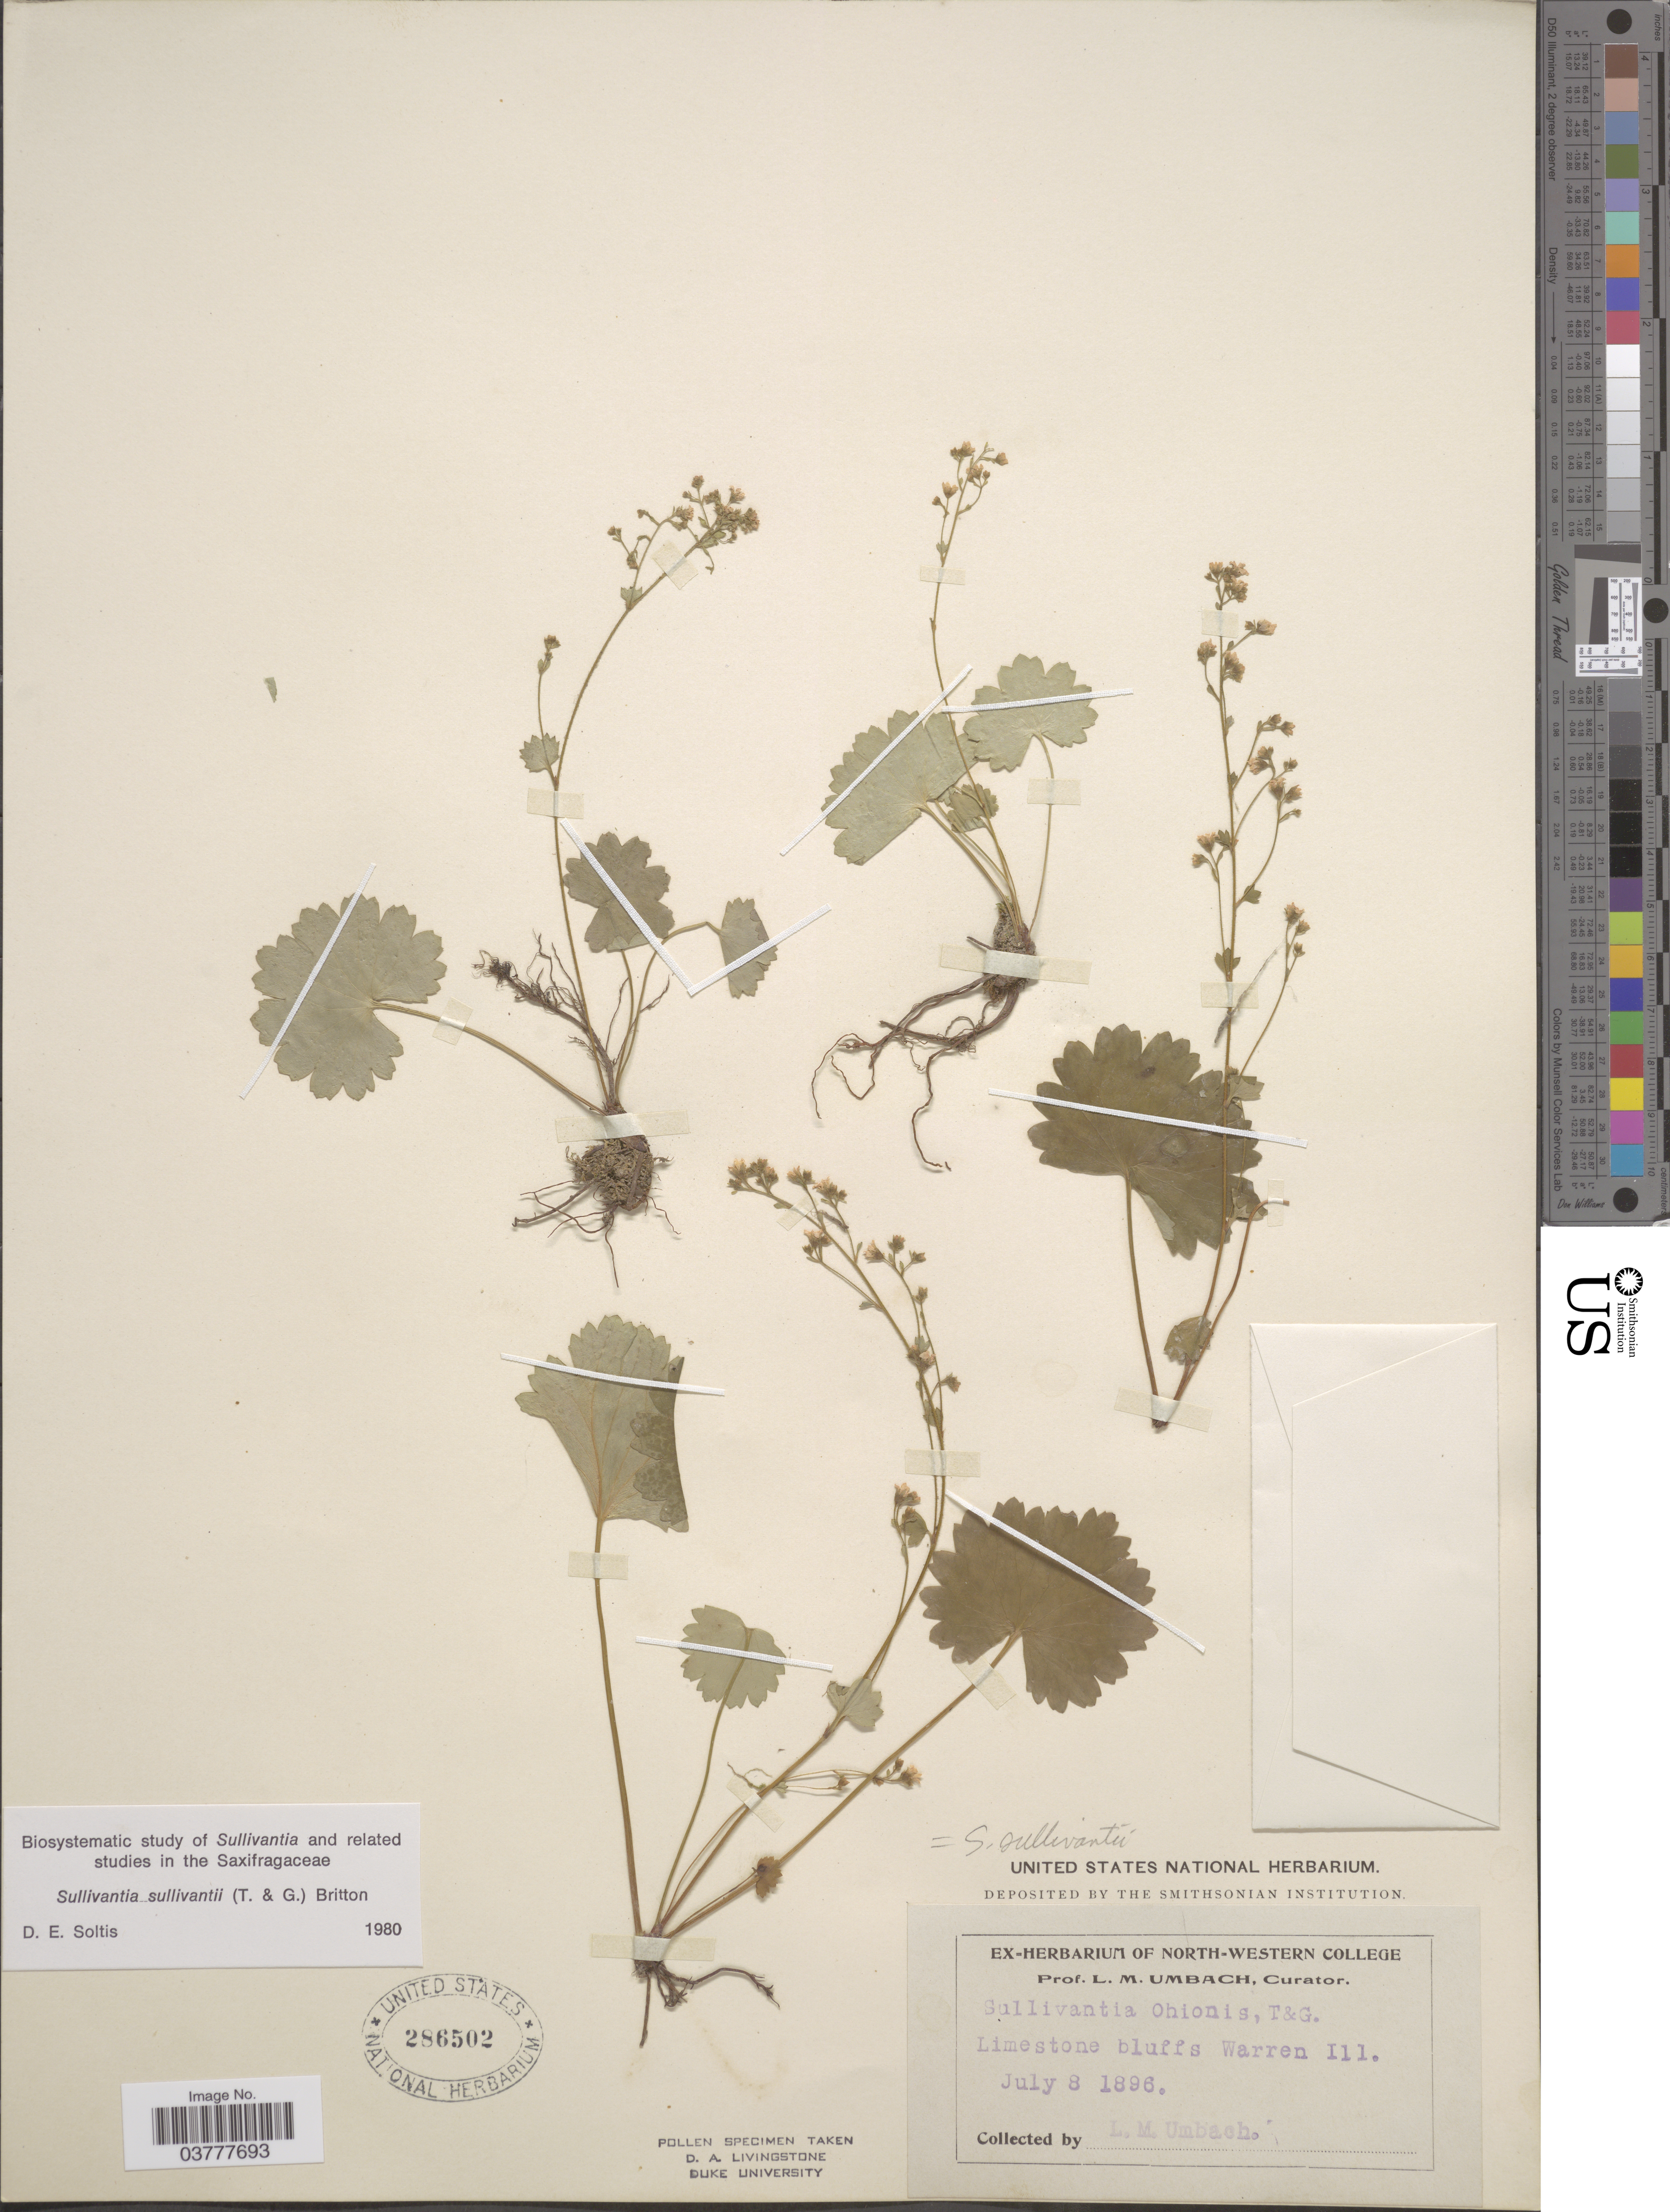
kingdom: Plantae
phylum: Tracheophyta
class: Magnoliopsida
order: Saxifragales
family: Saxifragaceae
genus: Sullivantia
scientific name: Sullivantia sullivantii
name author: (Torr. & A. Gray) Britton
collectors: L. M. Umbach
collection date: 1896-07-08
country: United States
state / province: Illinois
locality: Warren.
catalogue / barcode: US 286502